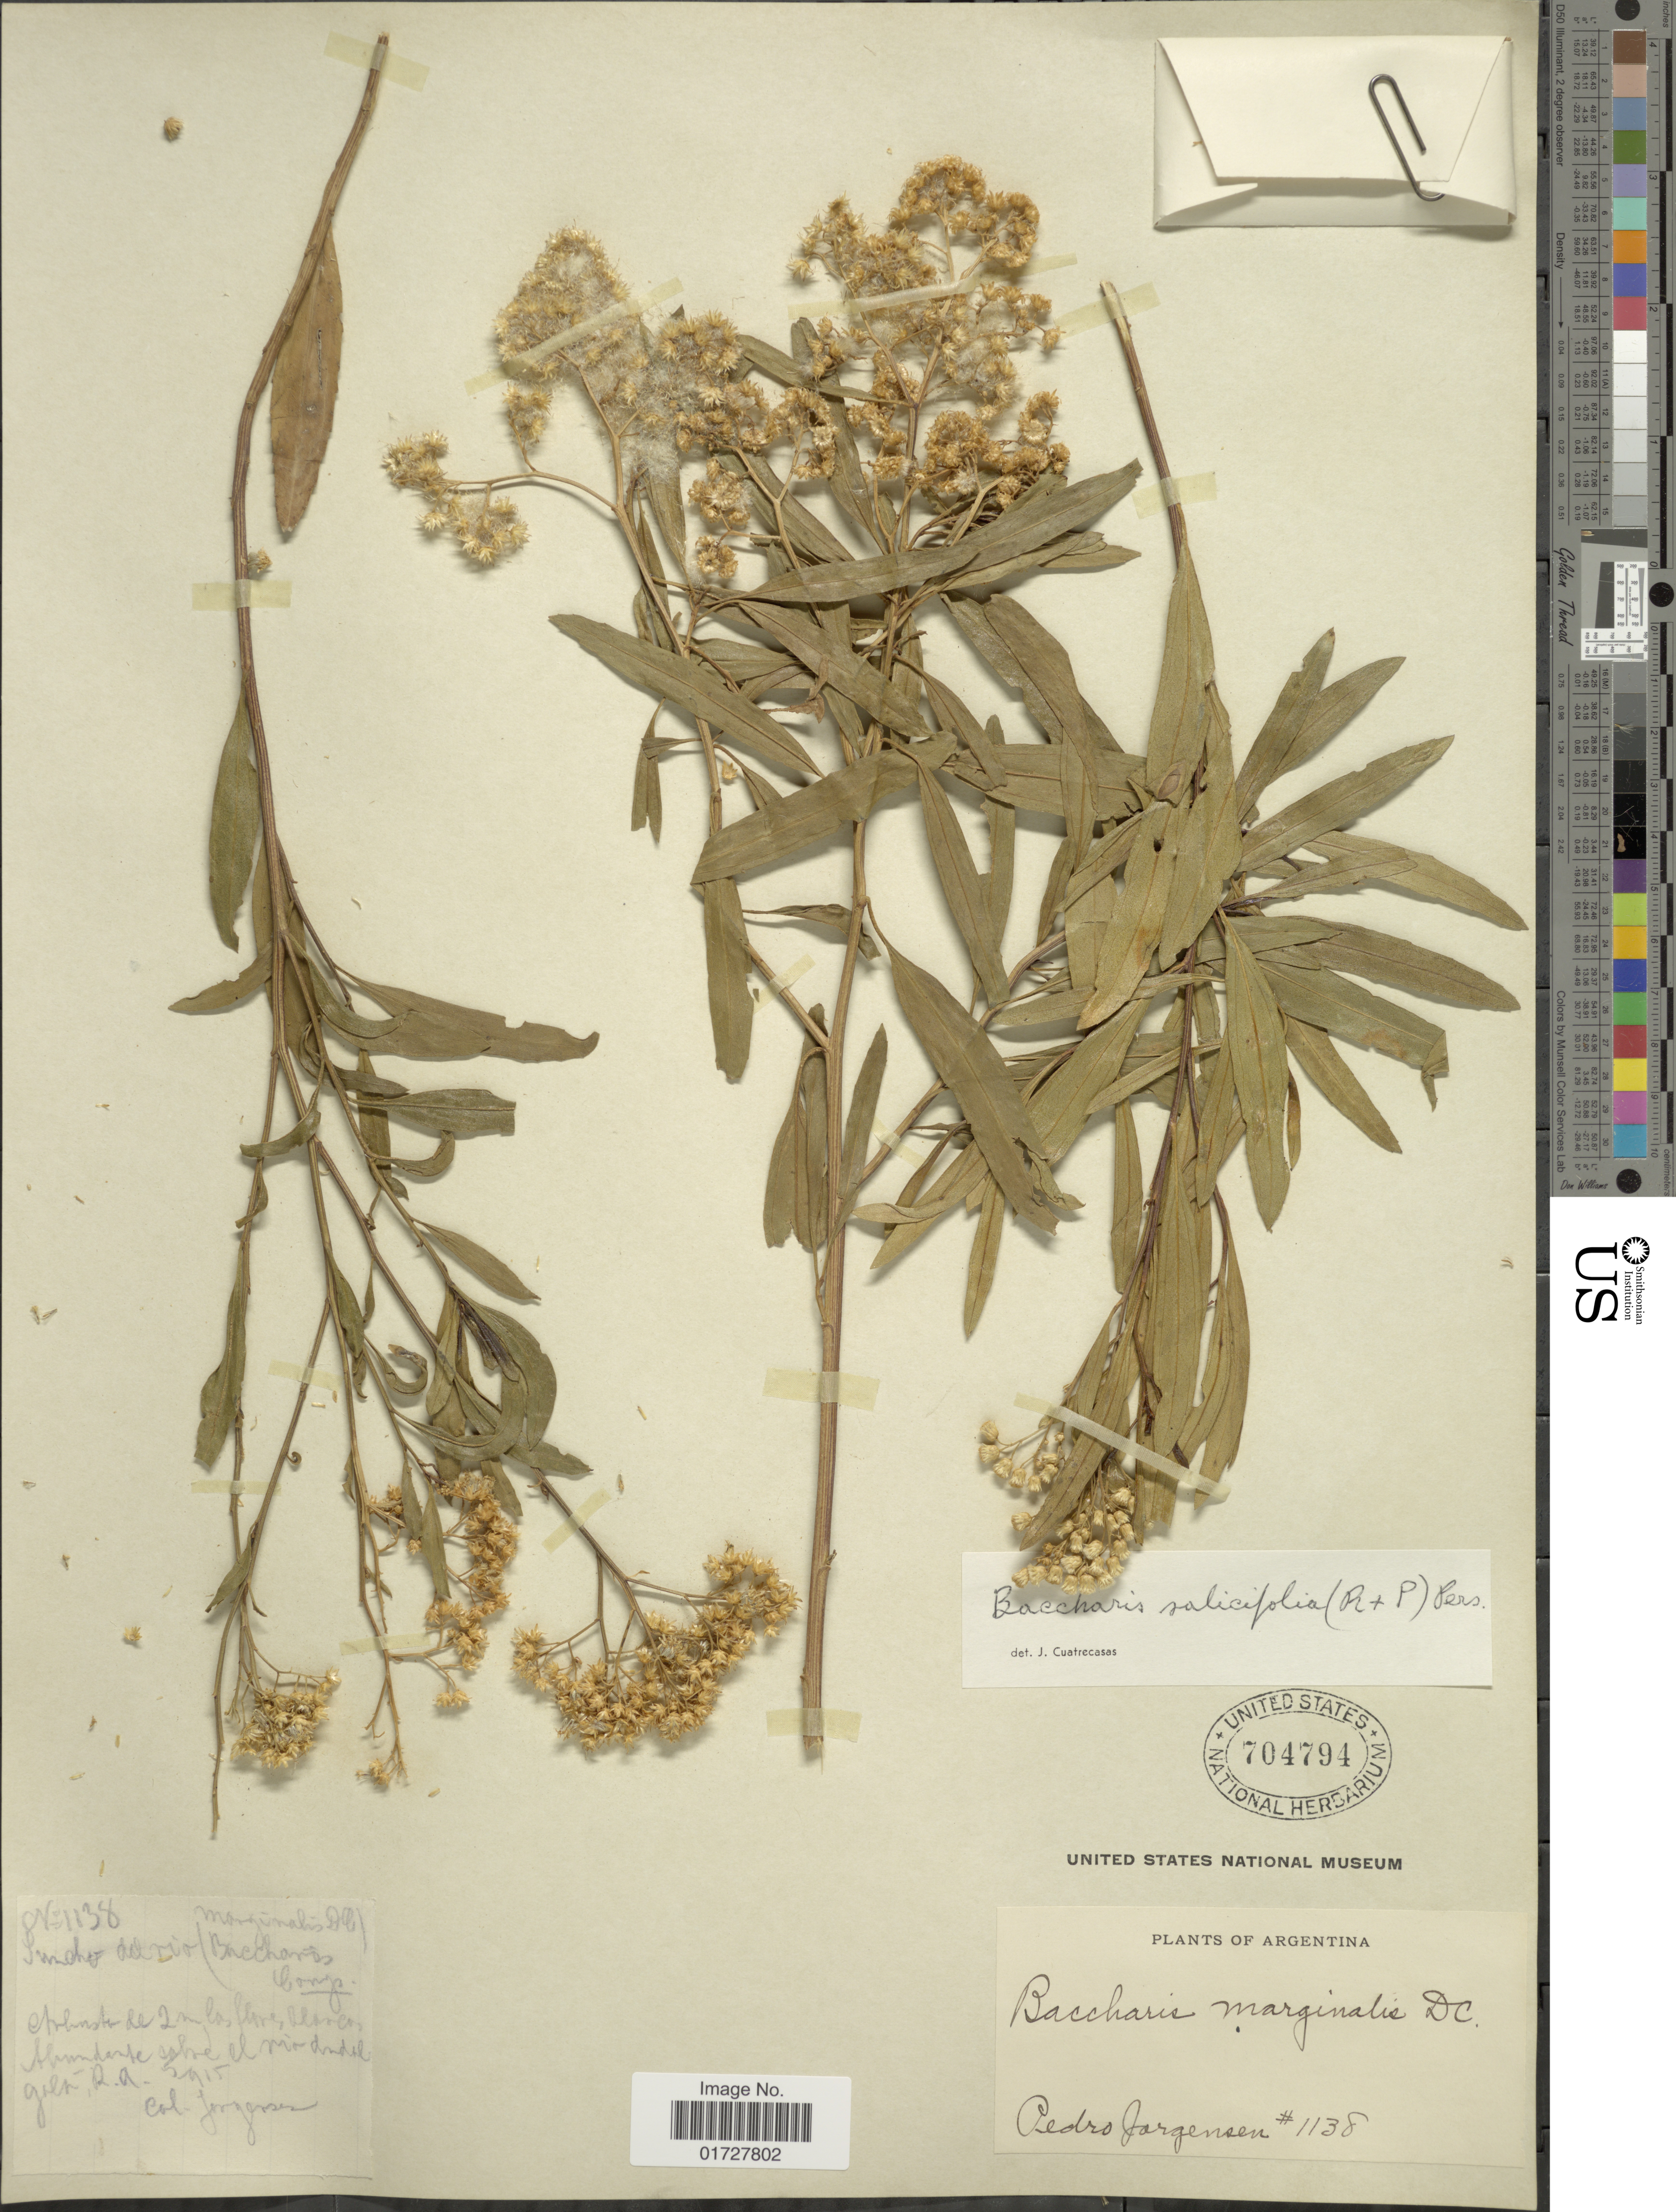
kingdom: Plantae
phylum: Tracheophyta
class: Magnoliopsida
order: Asterales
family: Asteraceae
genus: Baccharis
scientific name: Baccharis salicifolia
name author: (Ruiz & Pav.) Pers.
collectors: P. Jörgensen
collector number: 1138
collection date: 1915-05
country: Argentina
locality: Sobre el rio du del Gola R. A.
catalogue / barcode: US 704794